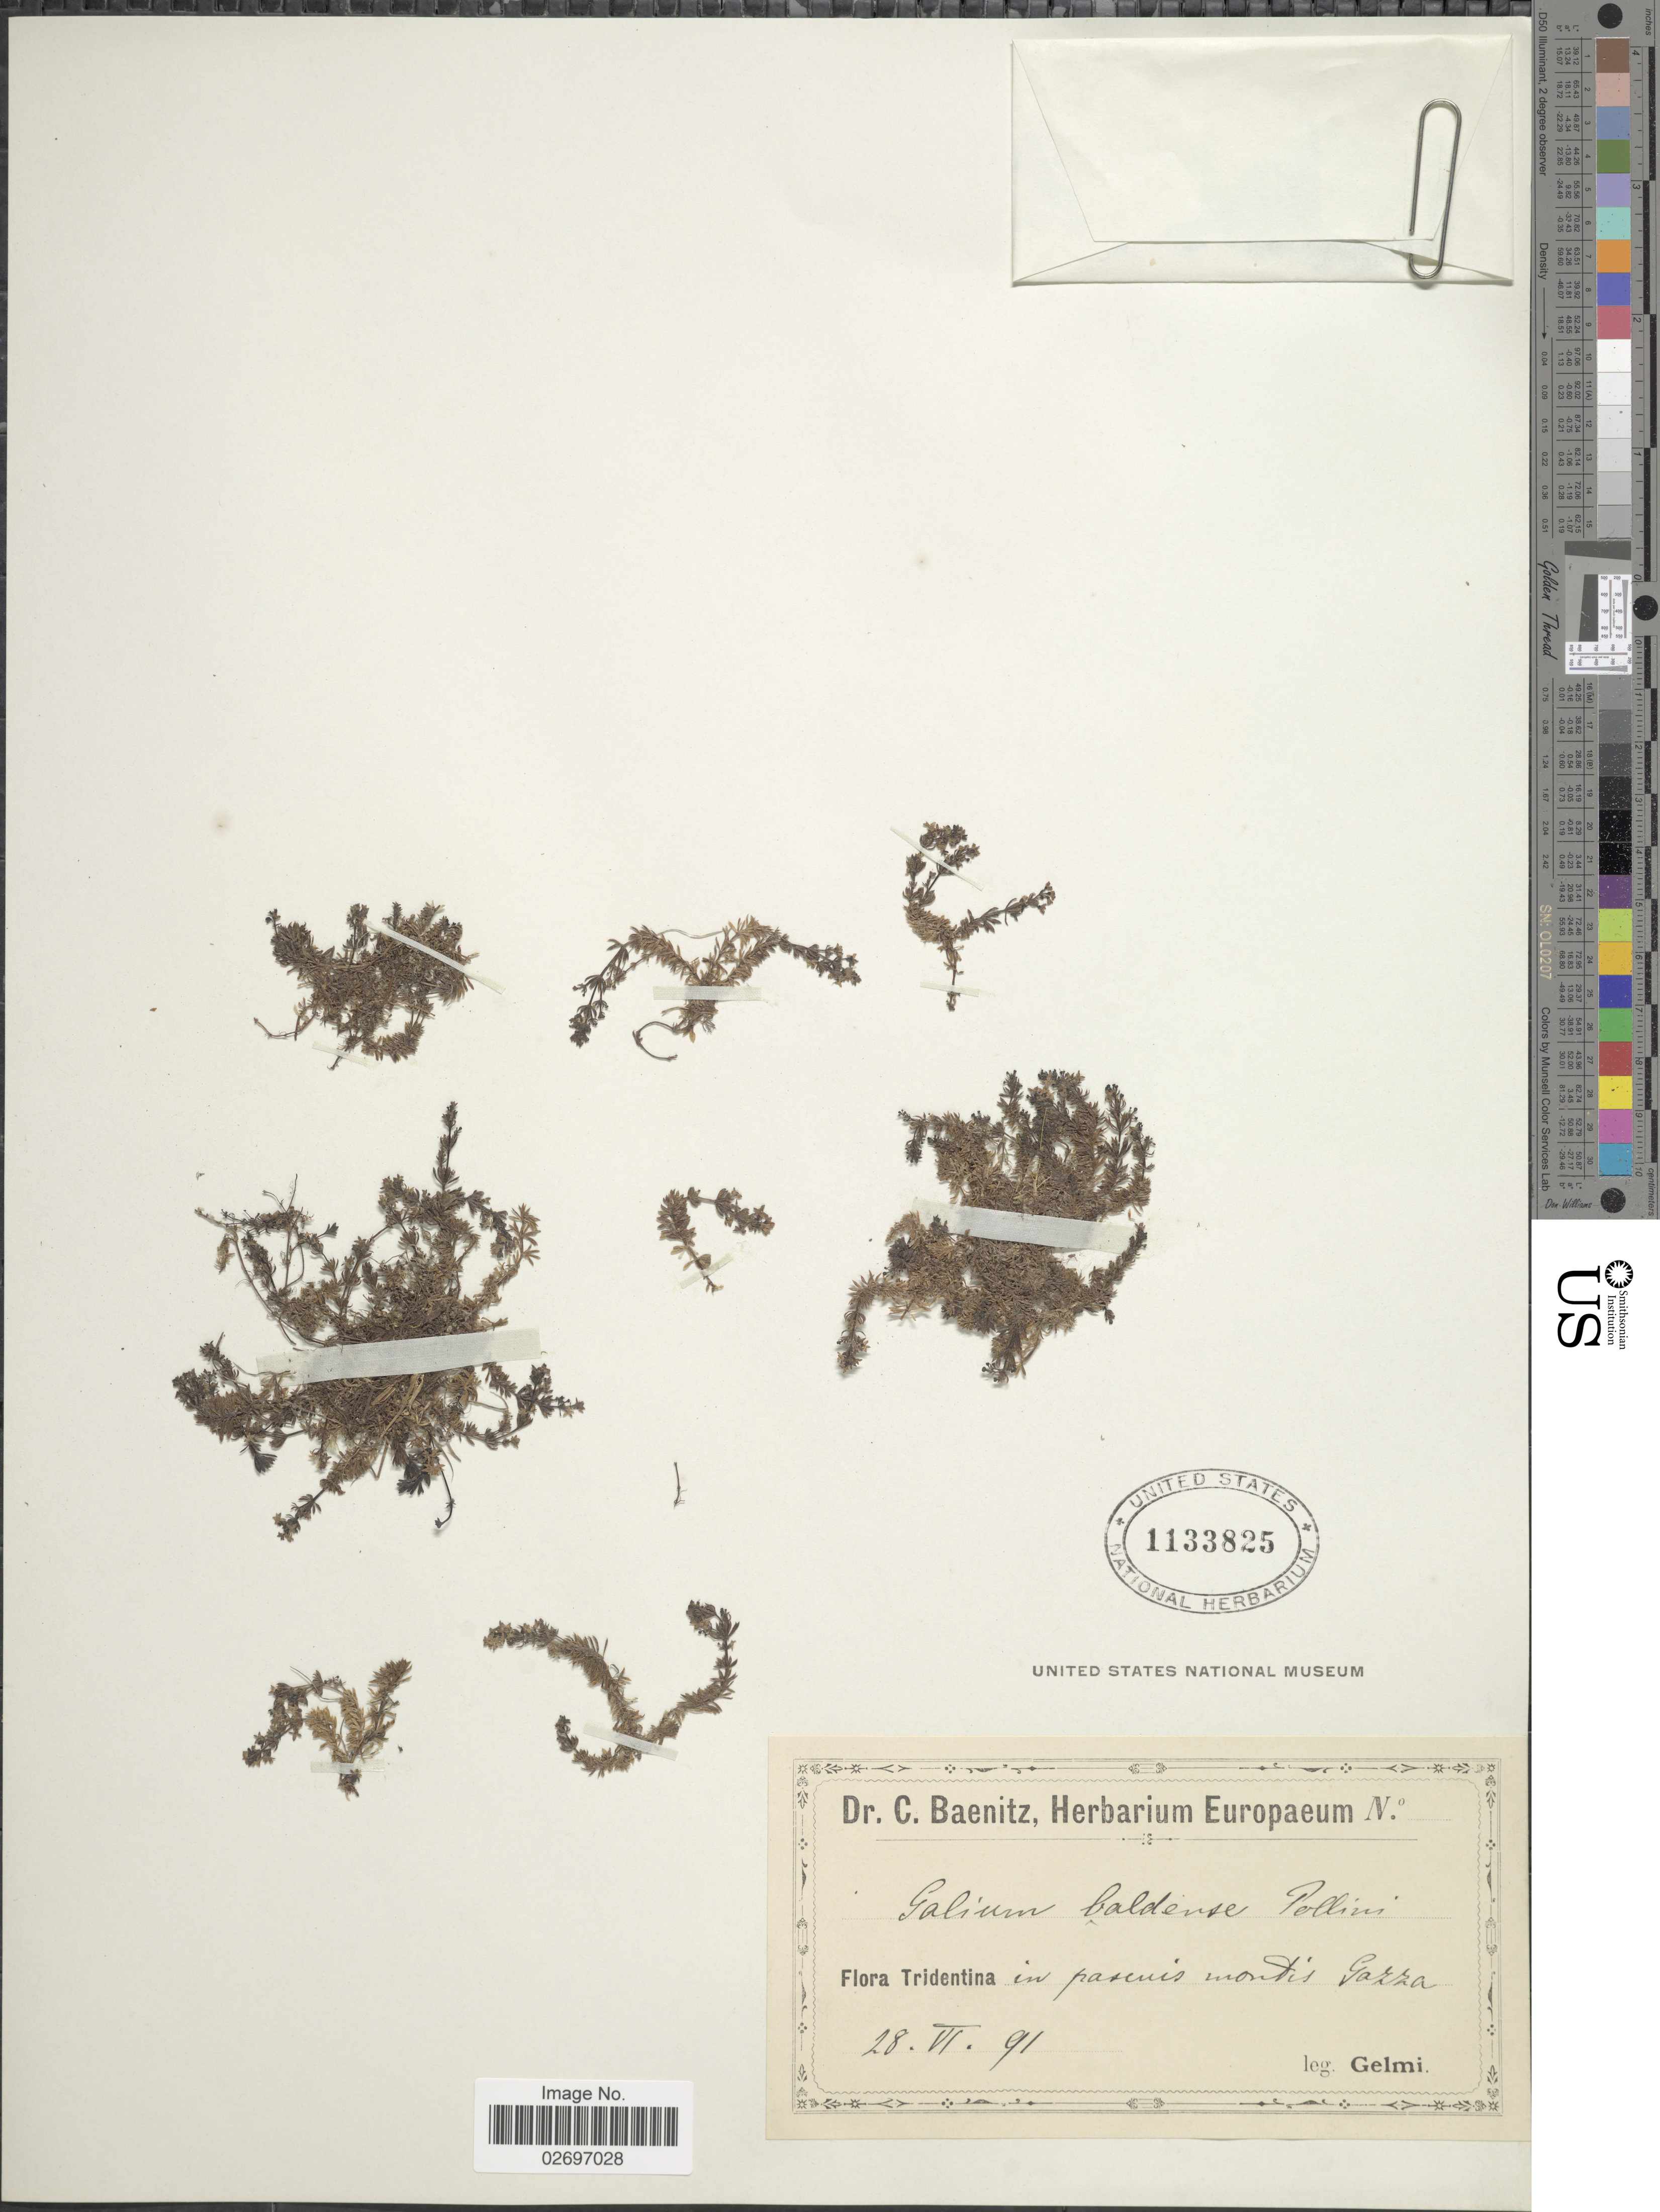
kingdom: Plantae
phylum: Tracheophyta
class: Magnoliopsida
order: Gentianales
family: Rubiaceae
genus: Galium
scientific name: Galium baldense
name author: Spreng.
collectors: -. Gelmi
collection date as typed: Transcribed d/m/y: 28/6/91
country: Italy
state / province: Trentino-Alto Adige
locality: Tridentina in pasenis montis Gazza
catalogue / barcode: US 1133825